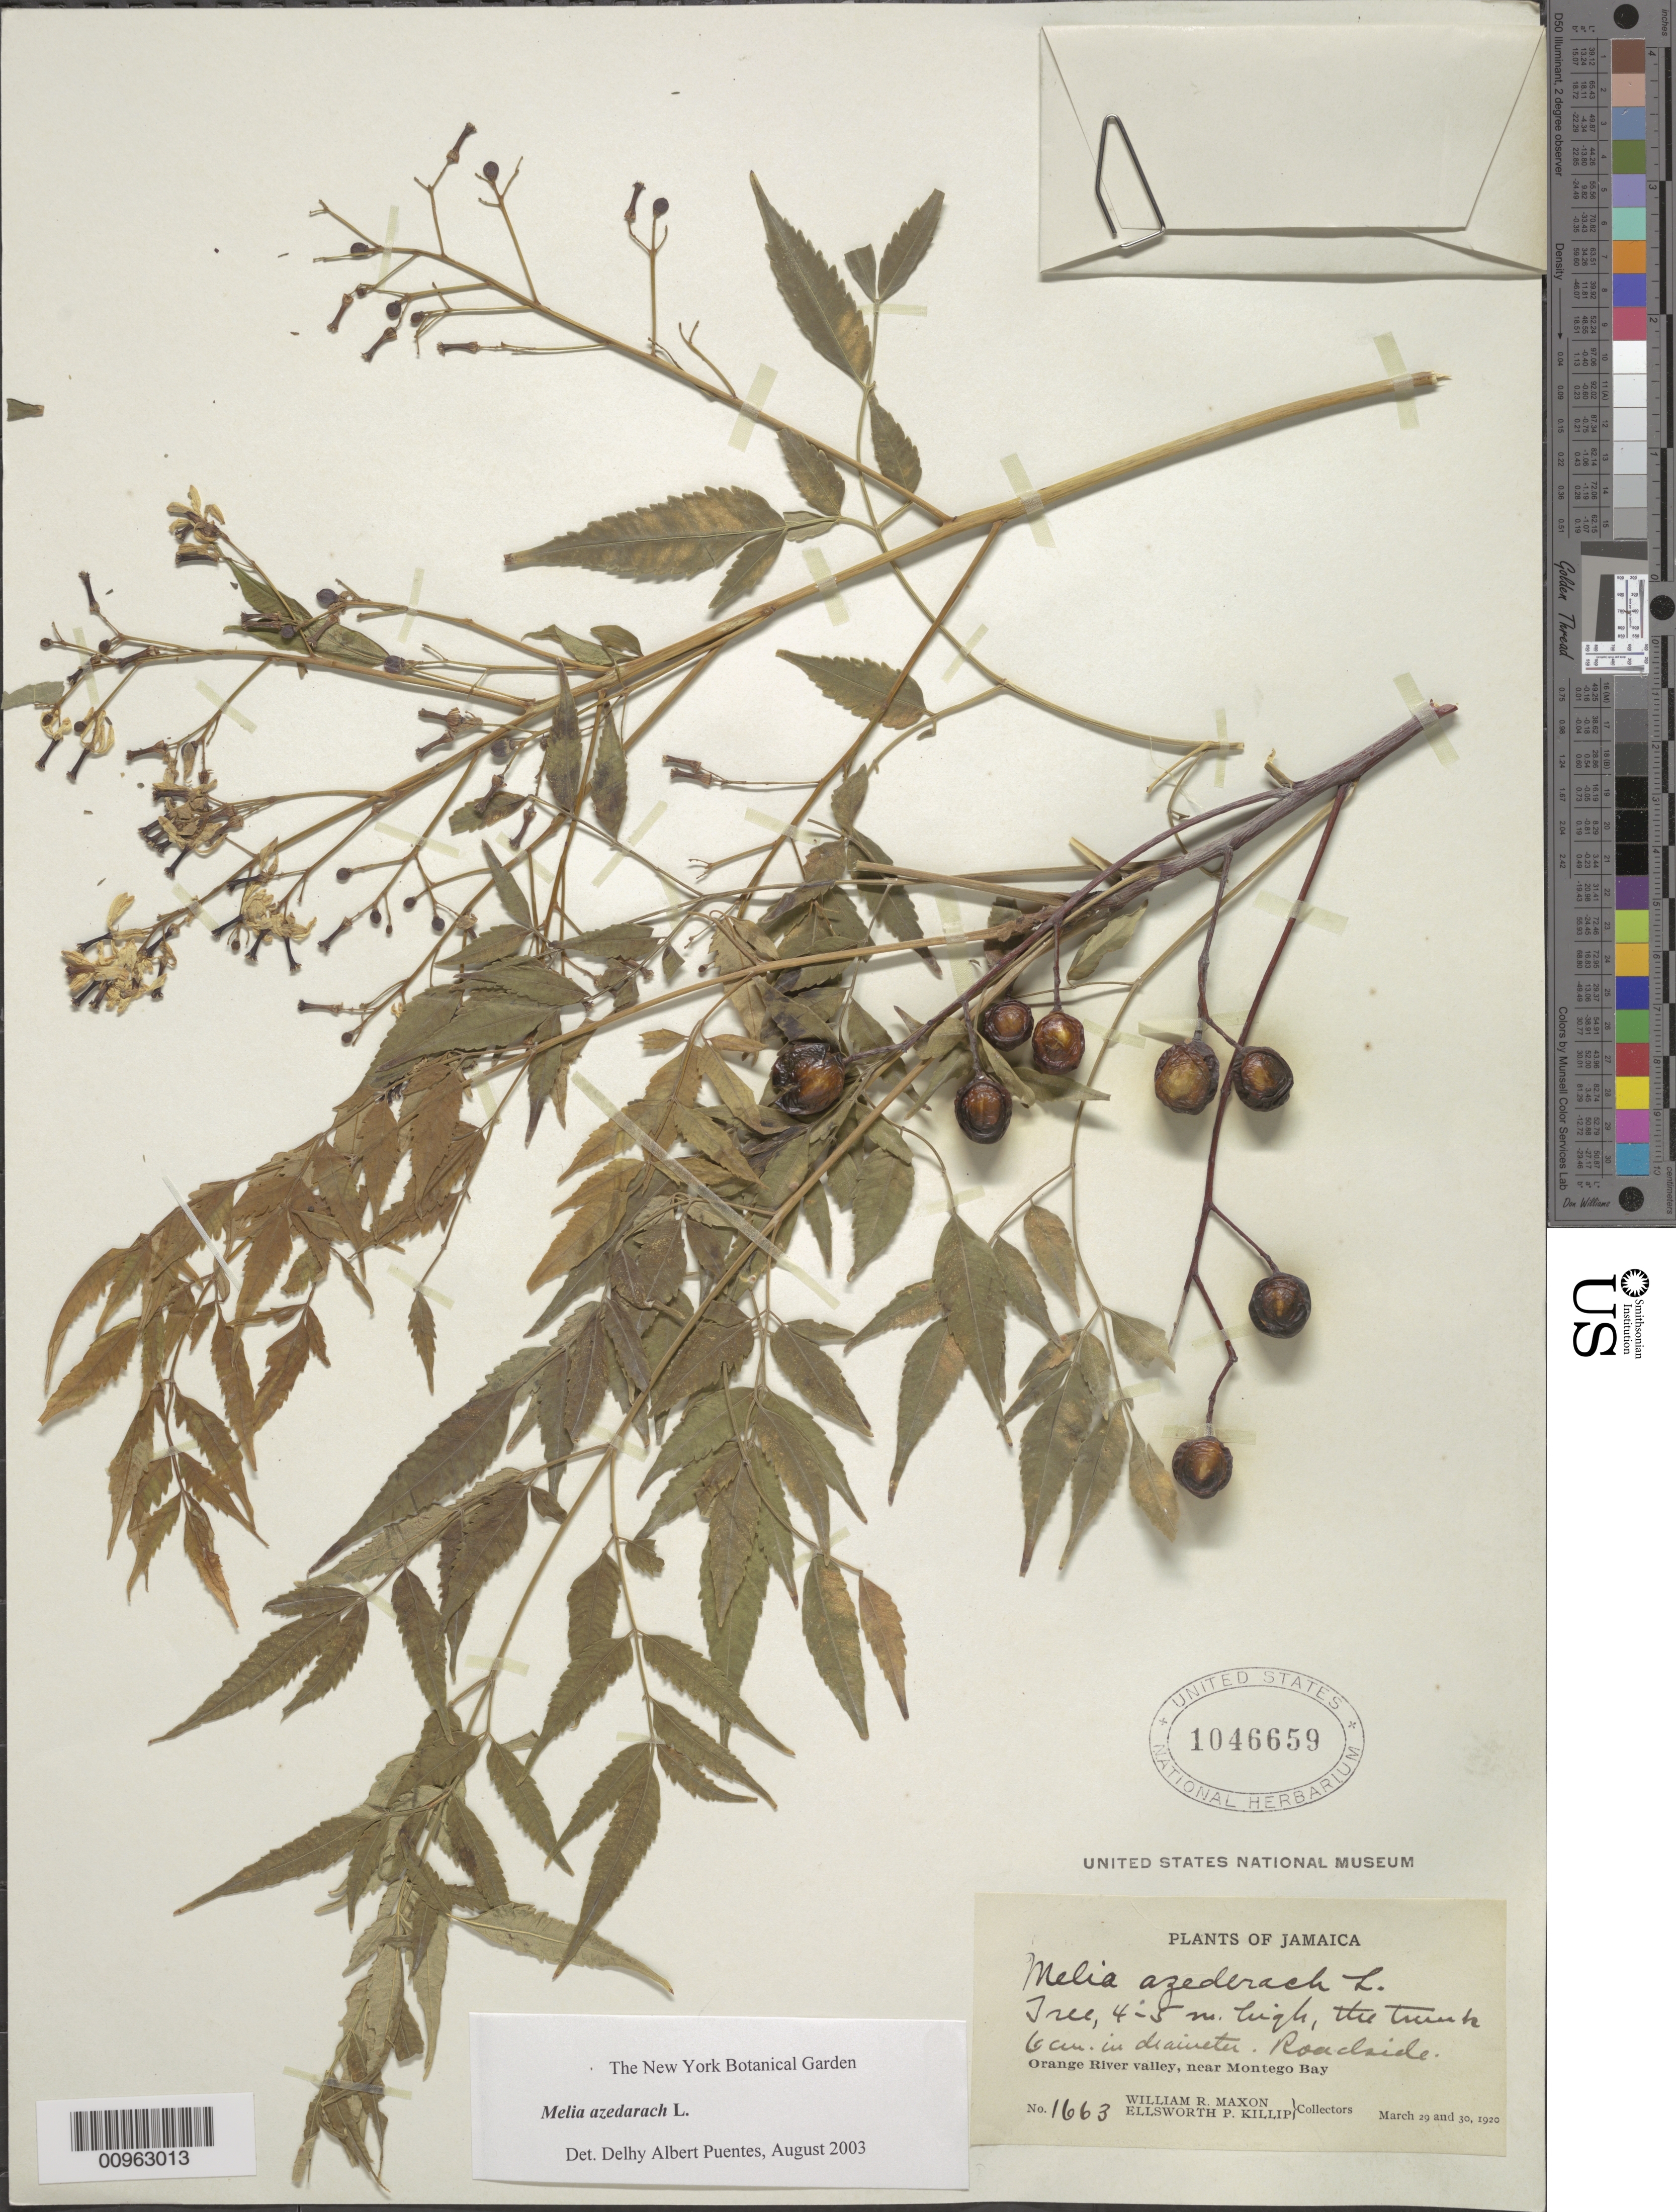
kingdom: Plantae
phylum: Tracheophyta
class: Magnoliopsida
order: Sapindales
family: Meliaceae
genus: Melia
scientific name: Melia azedarach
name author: L.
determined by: Puentes, D. A.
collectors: W. R. Maxon & E. P. Killip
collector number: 1663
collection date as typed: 29 Mar 1920 to 30 Mar 1920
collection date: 1920-03-29/1920-03-30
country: Jamaica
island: Jamaica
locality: Orange River Valley, near Montego Bay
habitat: Roadside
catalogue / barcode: US 1046659